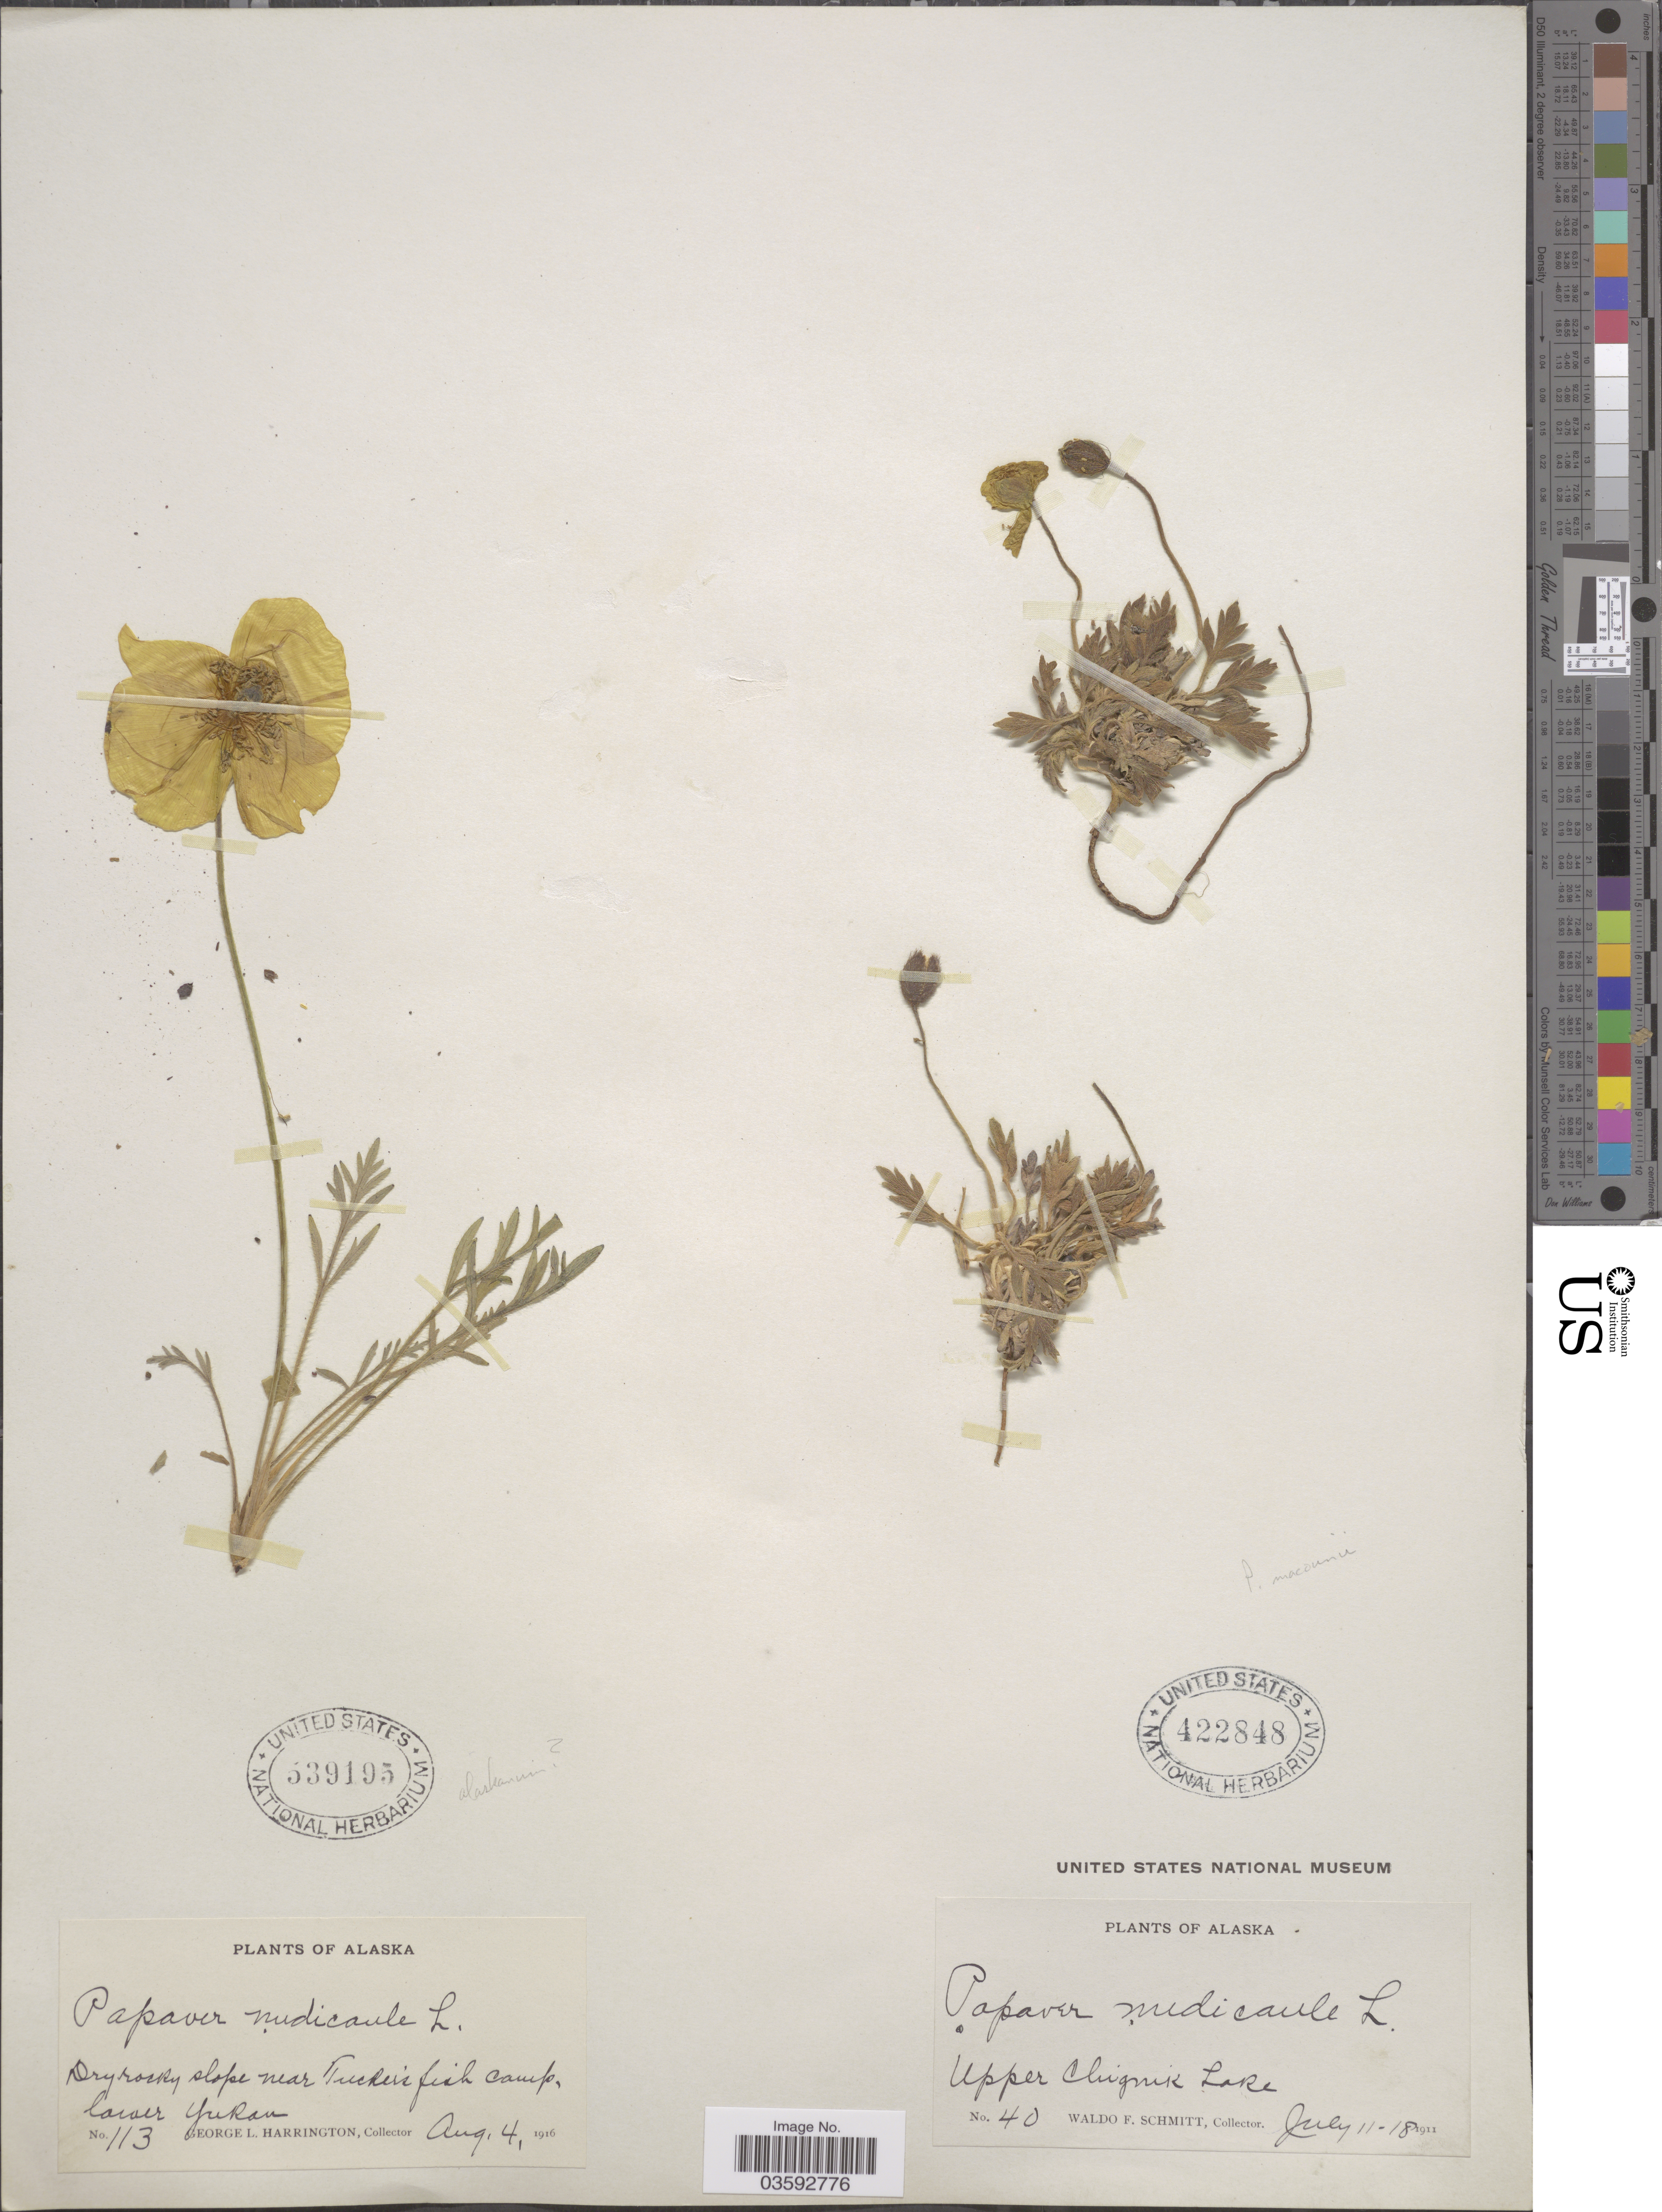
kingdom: Plantae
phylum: Tracheophyta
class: Magnoliopsida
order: Ranunculales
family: Papaveraceae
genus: Papaver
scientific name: Papaver nudicaule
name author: L.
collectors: W. F. Schmitt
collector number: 40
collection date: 1911-07-11/1911-07-18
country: United States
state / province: Alaska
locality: Upper Chignik Lake.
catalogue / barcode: US 422848-2